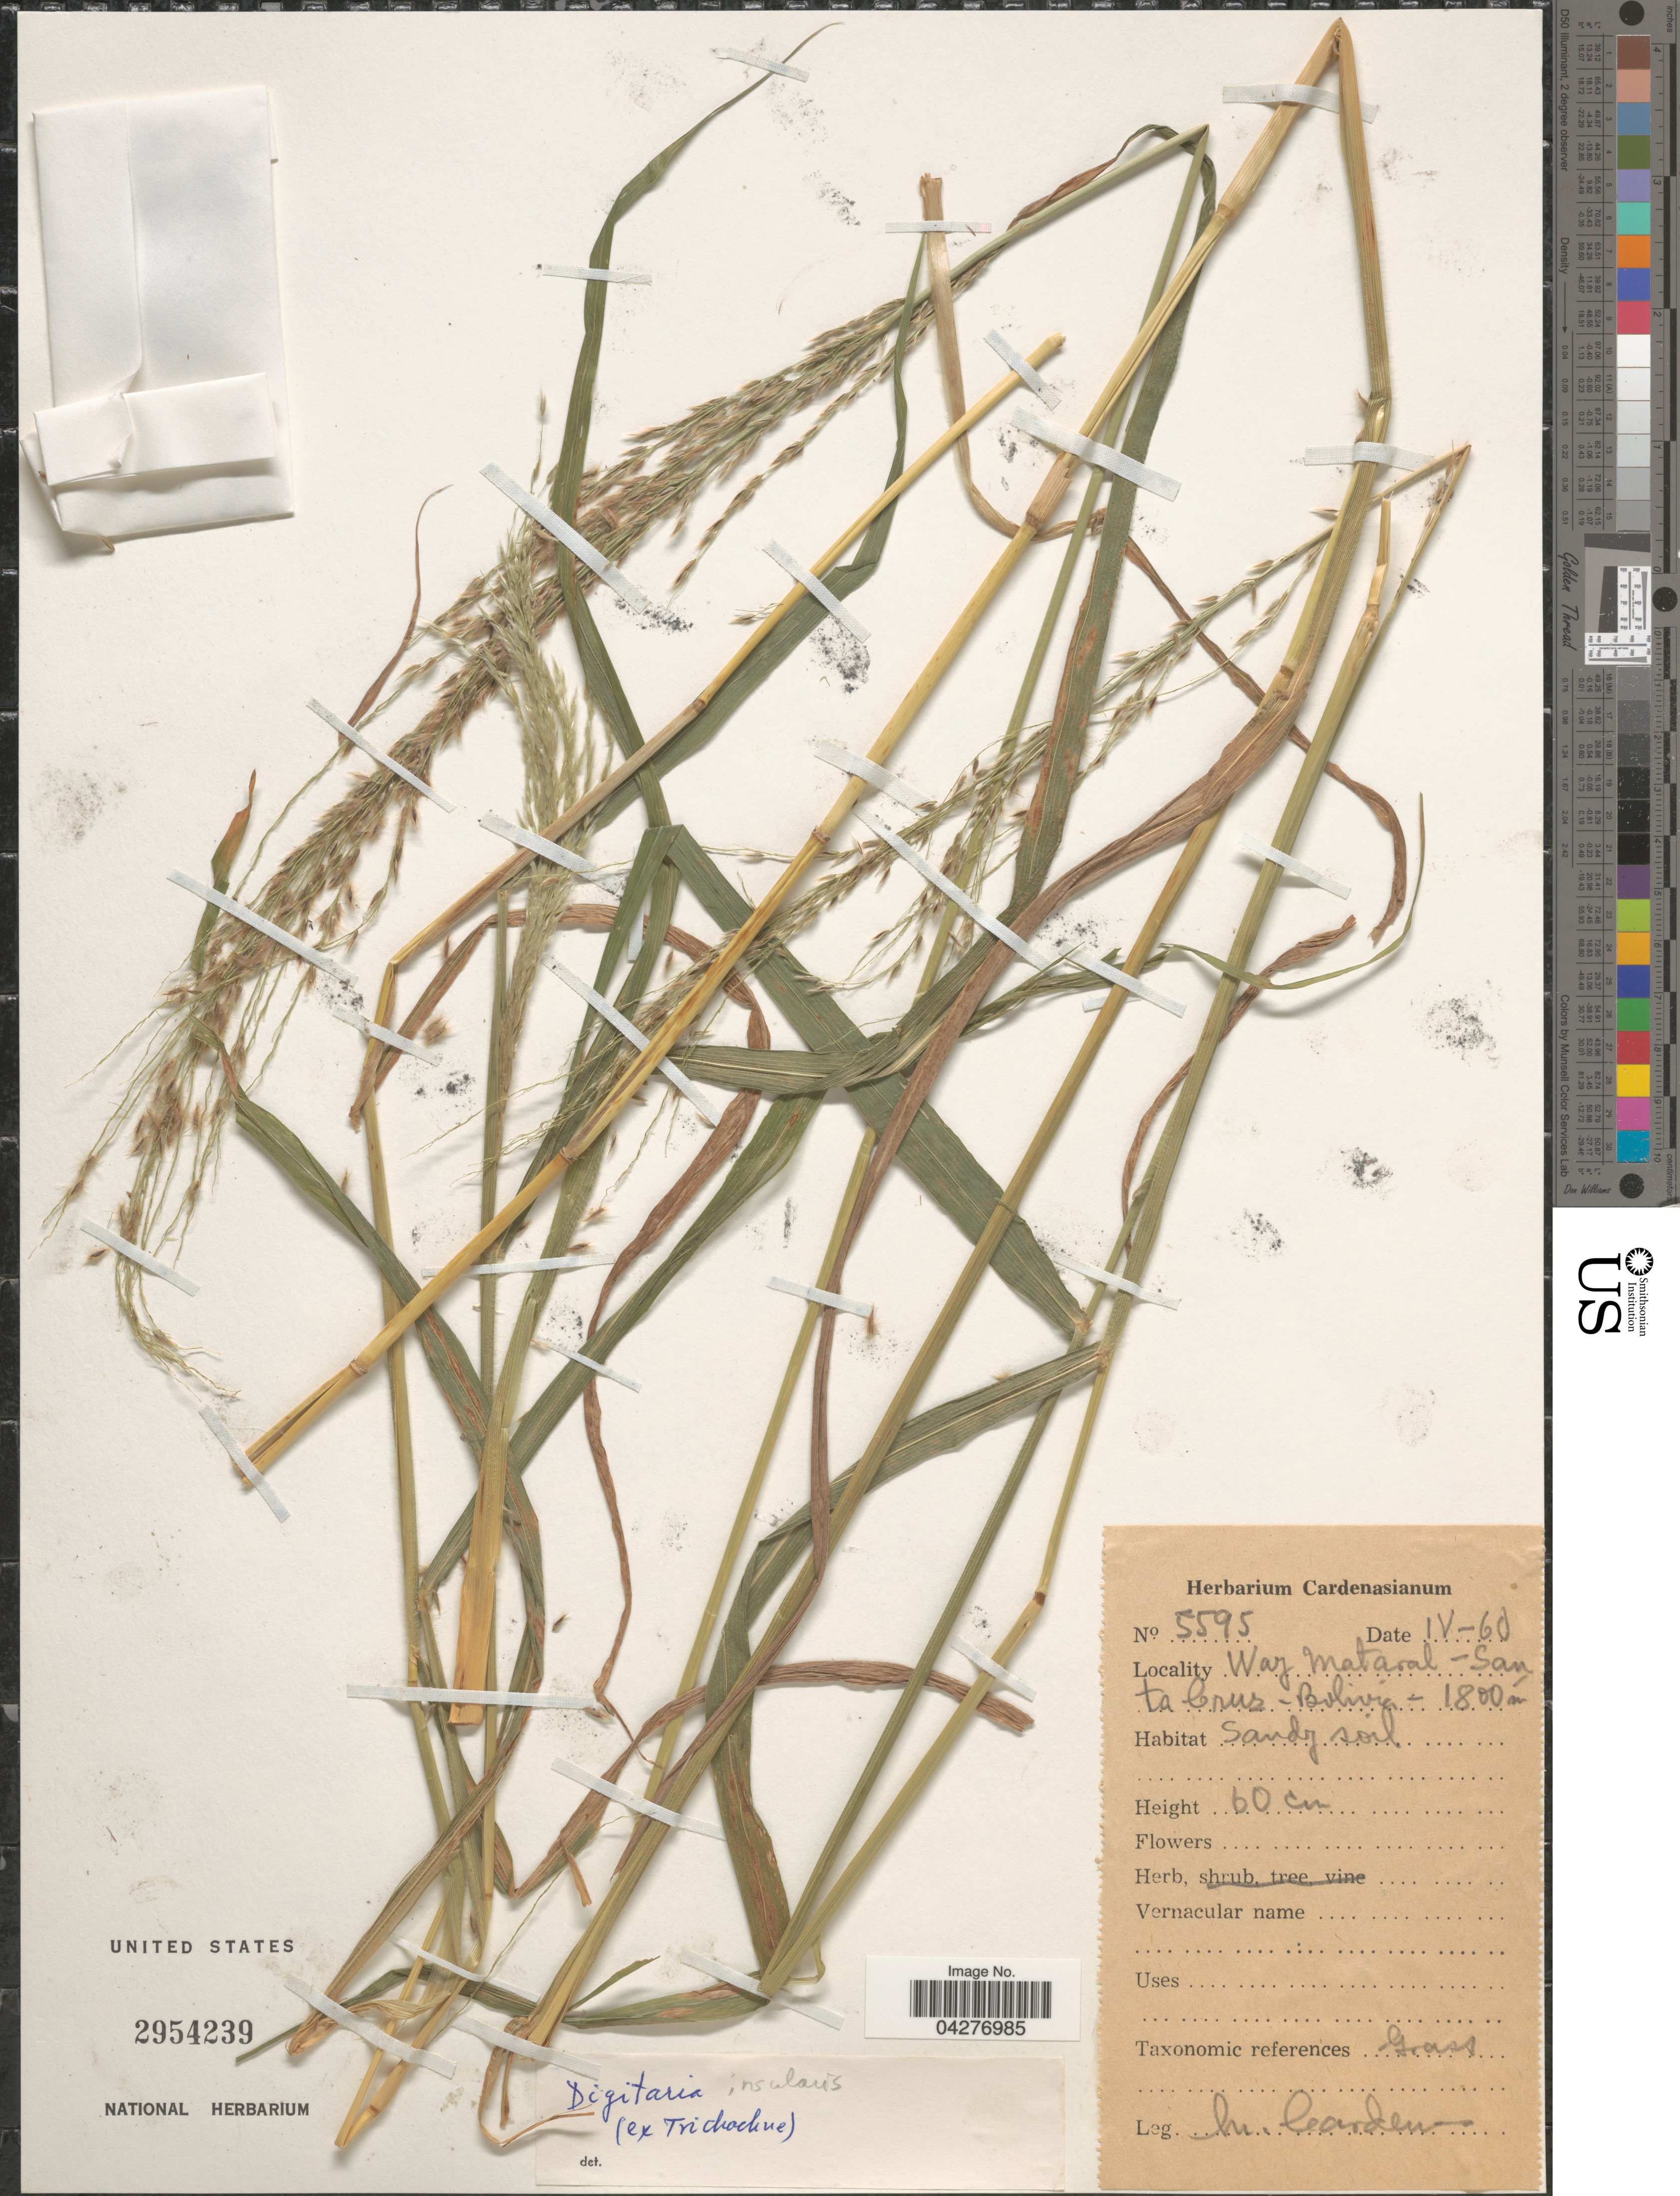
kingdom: Plantae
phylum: Tracheophyta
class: Liliopsida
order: Poales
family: Poaceae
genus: Digitaria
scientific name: Digitaria insularis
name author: (L.) Fedde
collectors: M. Cárdenas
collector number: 5595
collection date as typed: Transcribed d/m/y: /4/60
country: Bolivia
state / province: Santa Cruz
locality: Wag Mataral.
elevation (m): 1800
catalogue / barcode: US 2954239